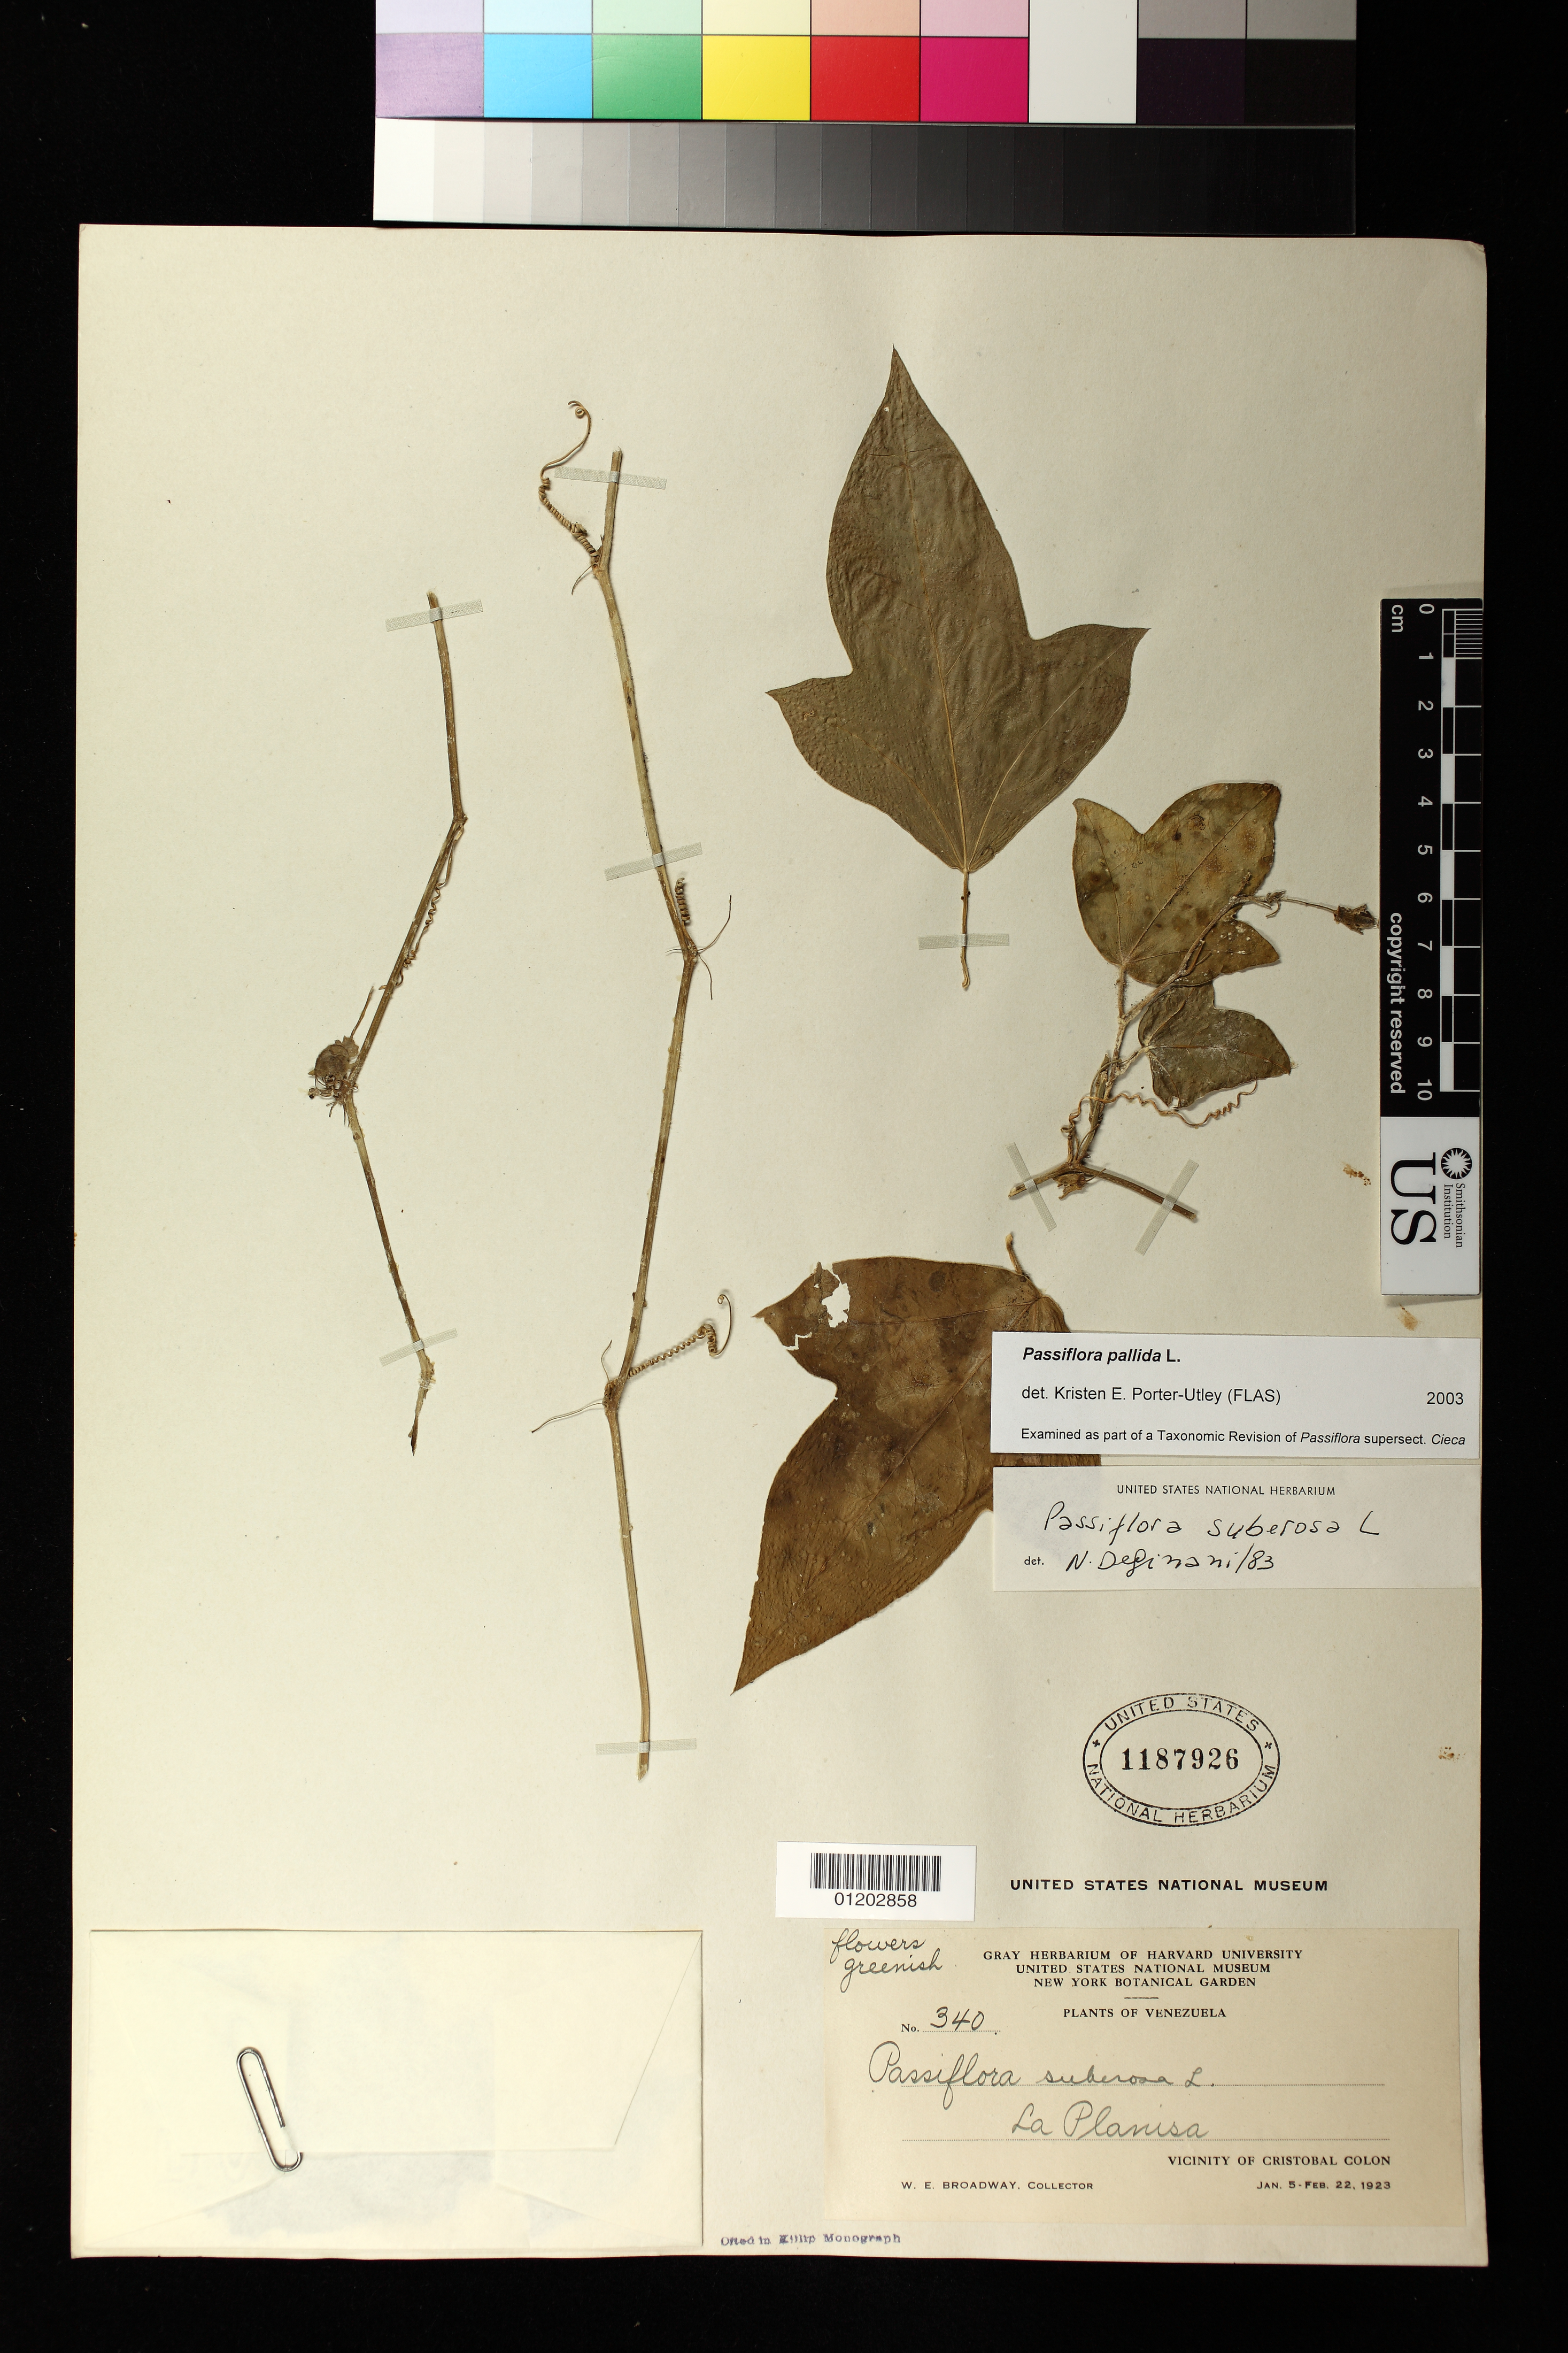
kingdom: Plantae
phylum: Tracheophyta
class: Magnoliopsida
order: Malpighiales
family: Passifloraceae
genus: Passiflora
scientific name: Passiflora pallida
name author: L.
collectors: W. E. Broadway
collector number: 340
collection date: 1923-01-05/1923-02-22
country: Venezuela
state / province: Sucre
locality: Cristobal Colon, San Carlos Borromeo de Macuro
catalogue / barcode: US 1187926